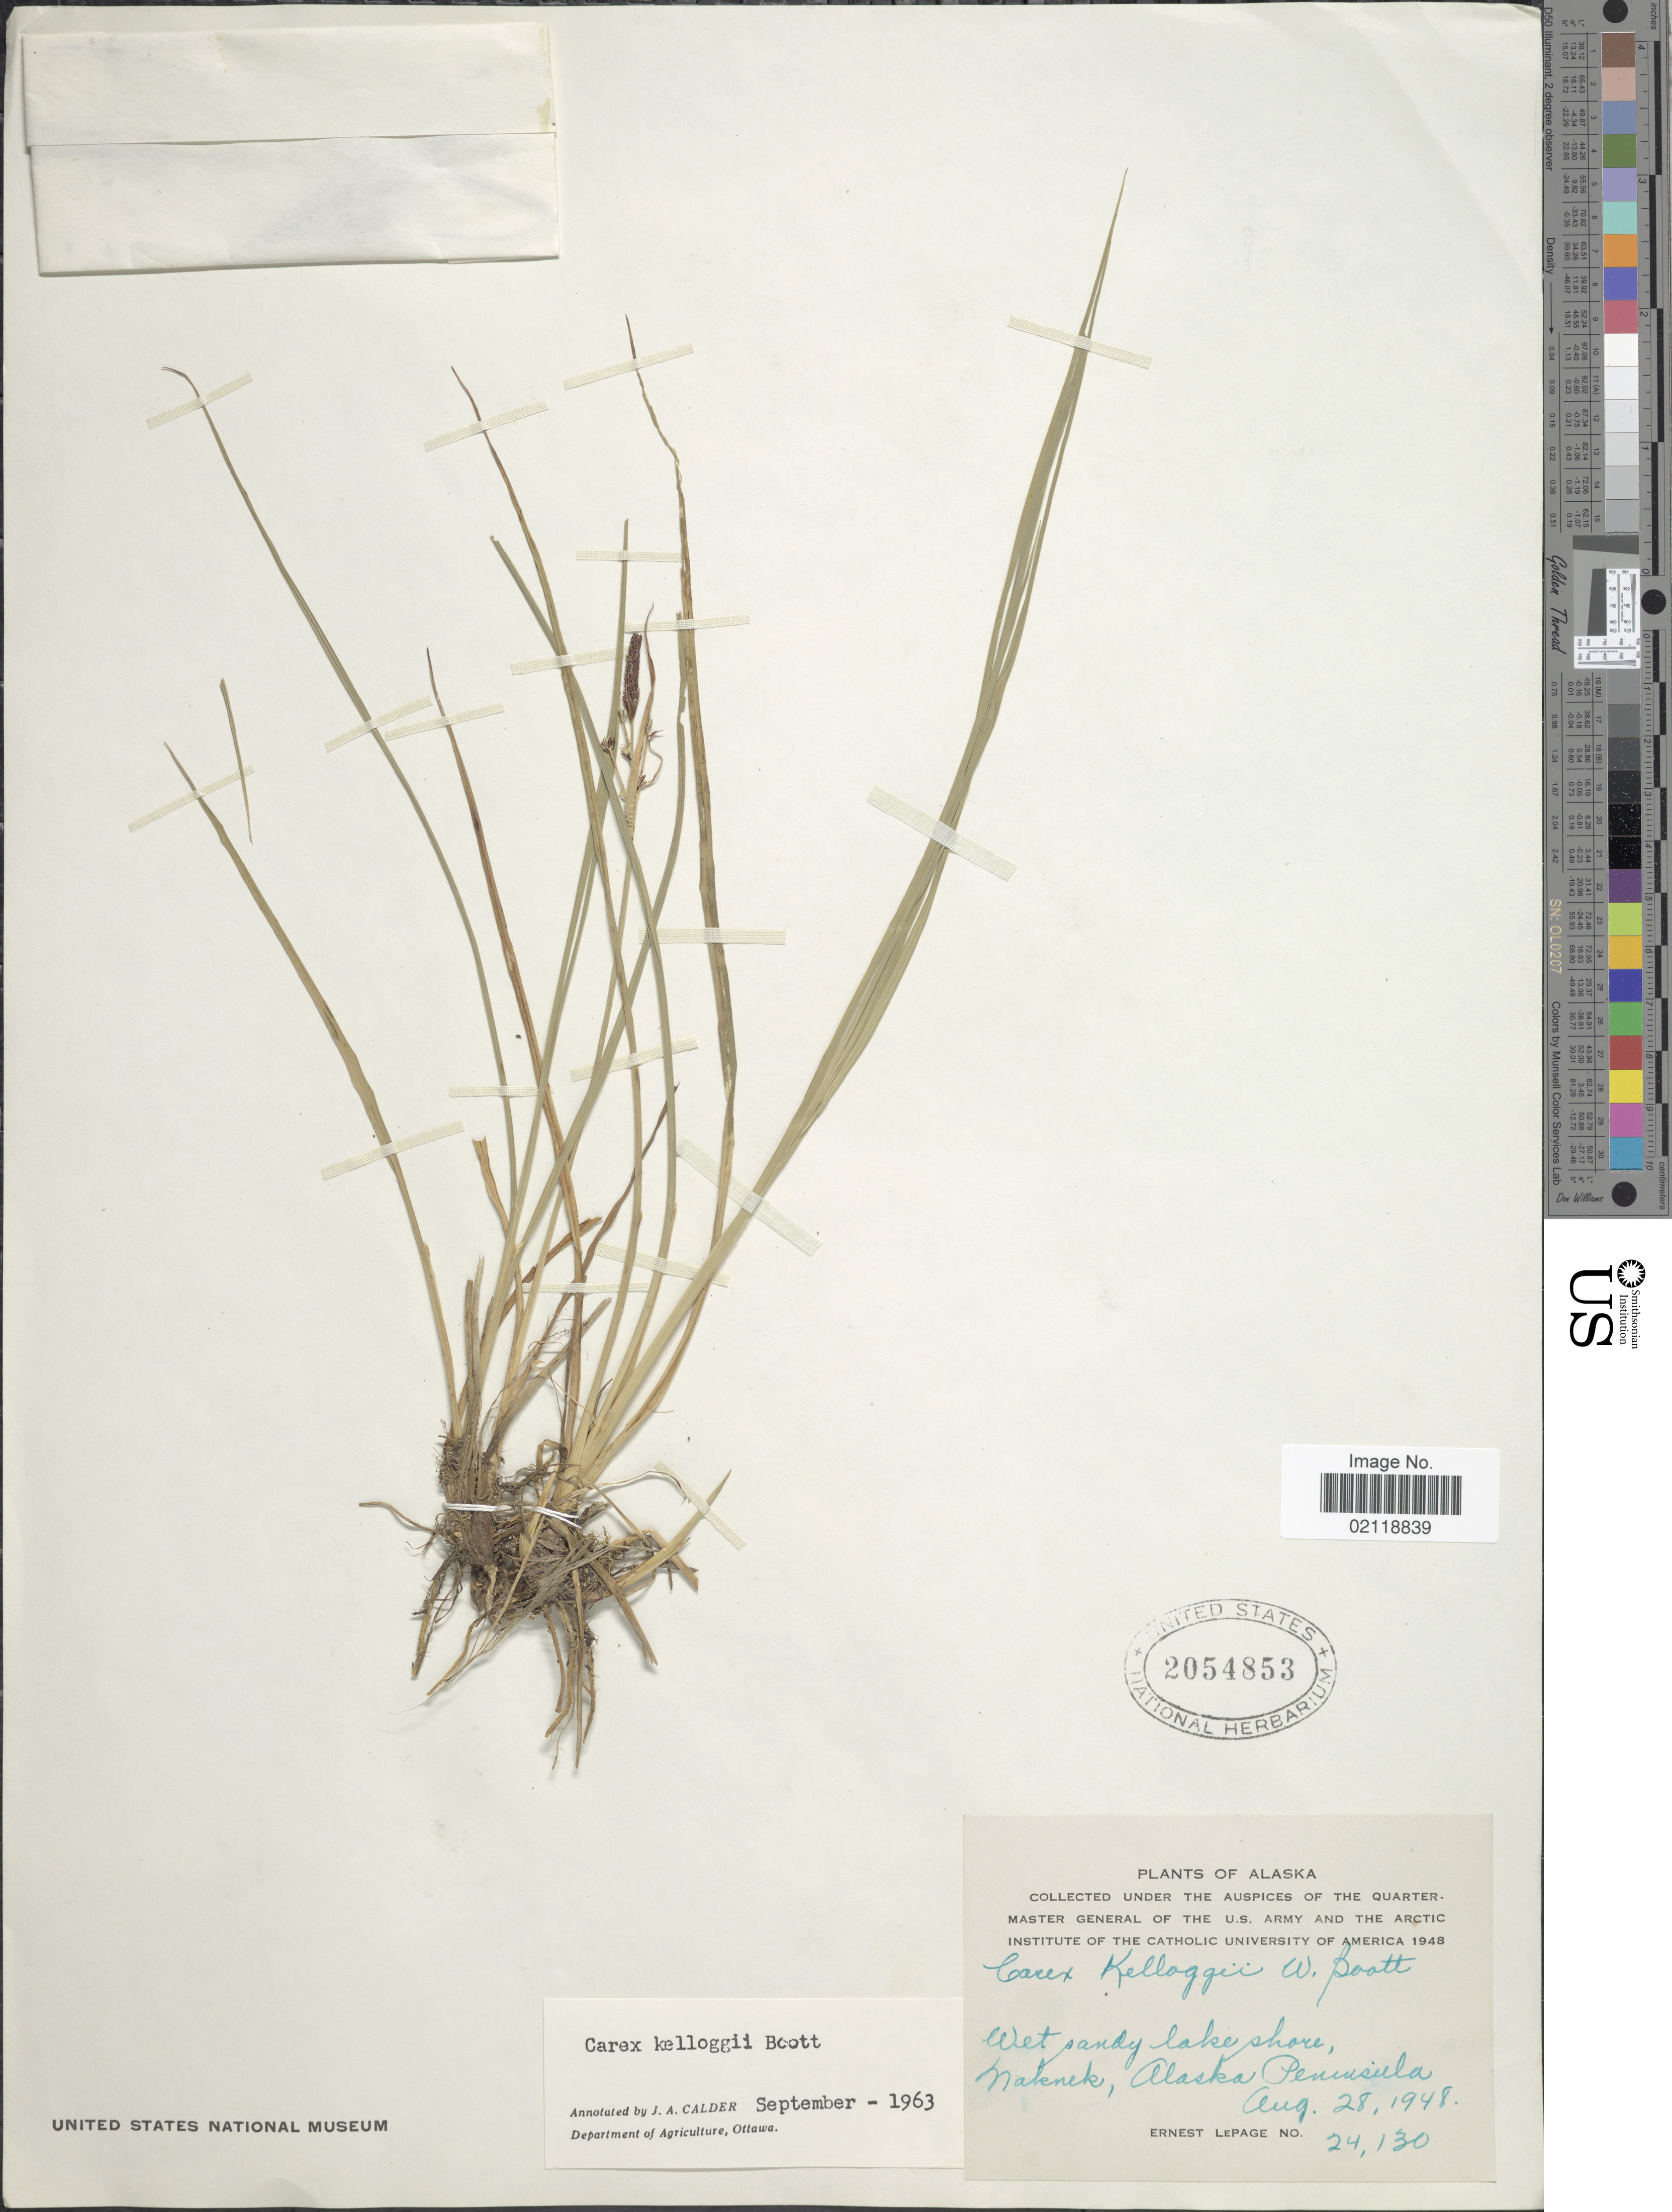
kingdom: Plantae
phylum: Tracheophyta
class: Liliopsida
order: Poales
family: Cyperaceae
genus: Carex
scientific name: Carex kelloggii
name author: W. Boott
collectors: E. Lepage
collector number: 24130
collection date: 1948-08-28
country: United States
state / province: Alaska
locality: Sandy lake shore, Naknek, Alaska Peninsula.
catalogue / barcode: US 2054853